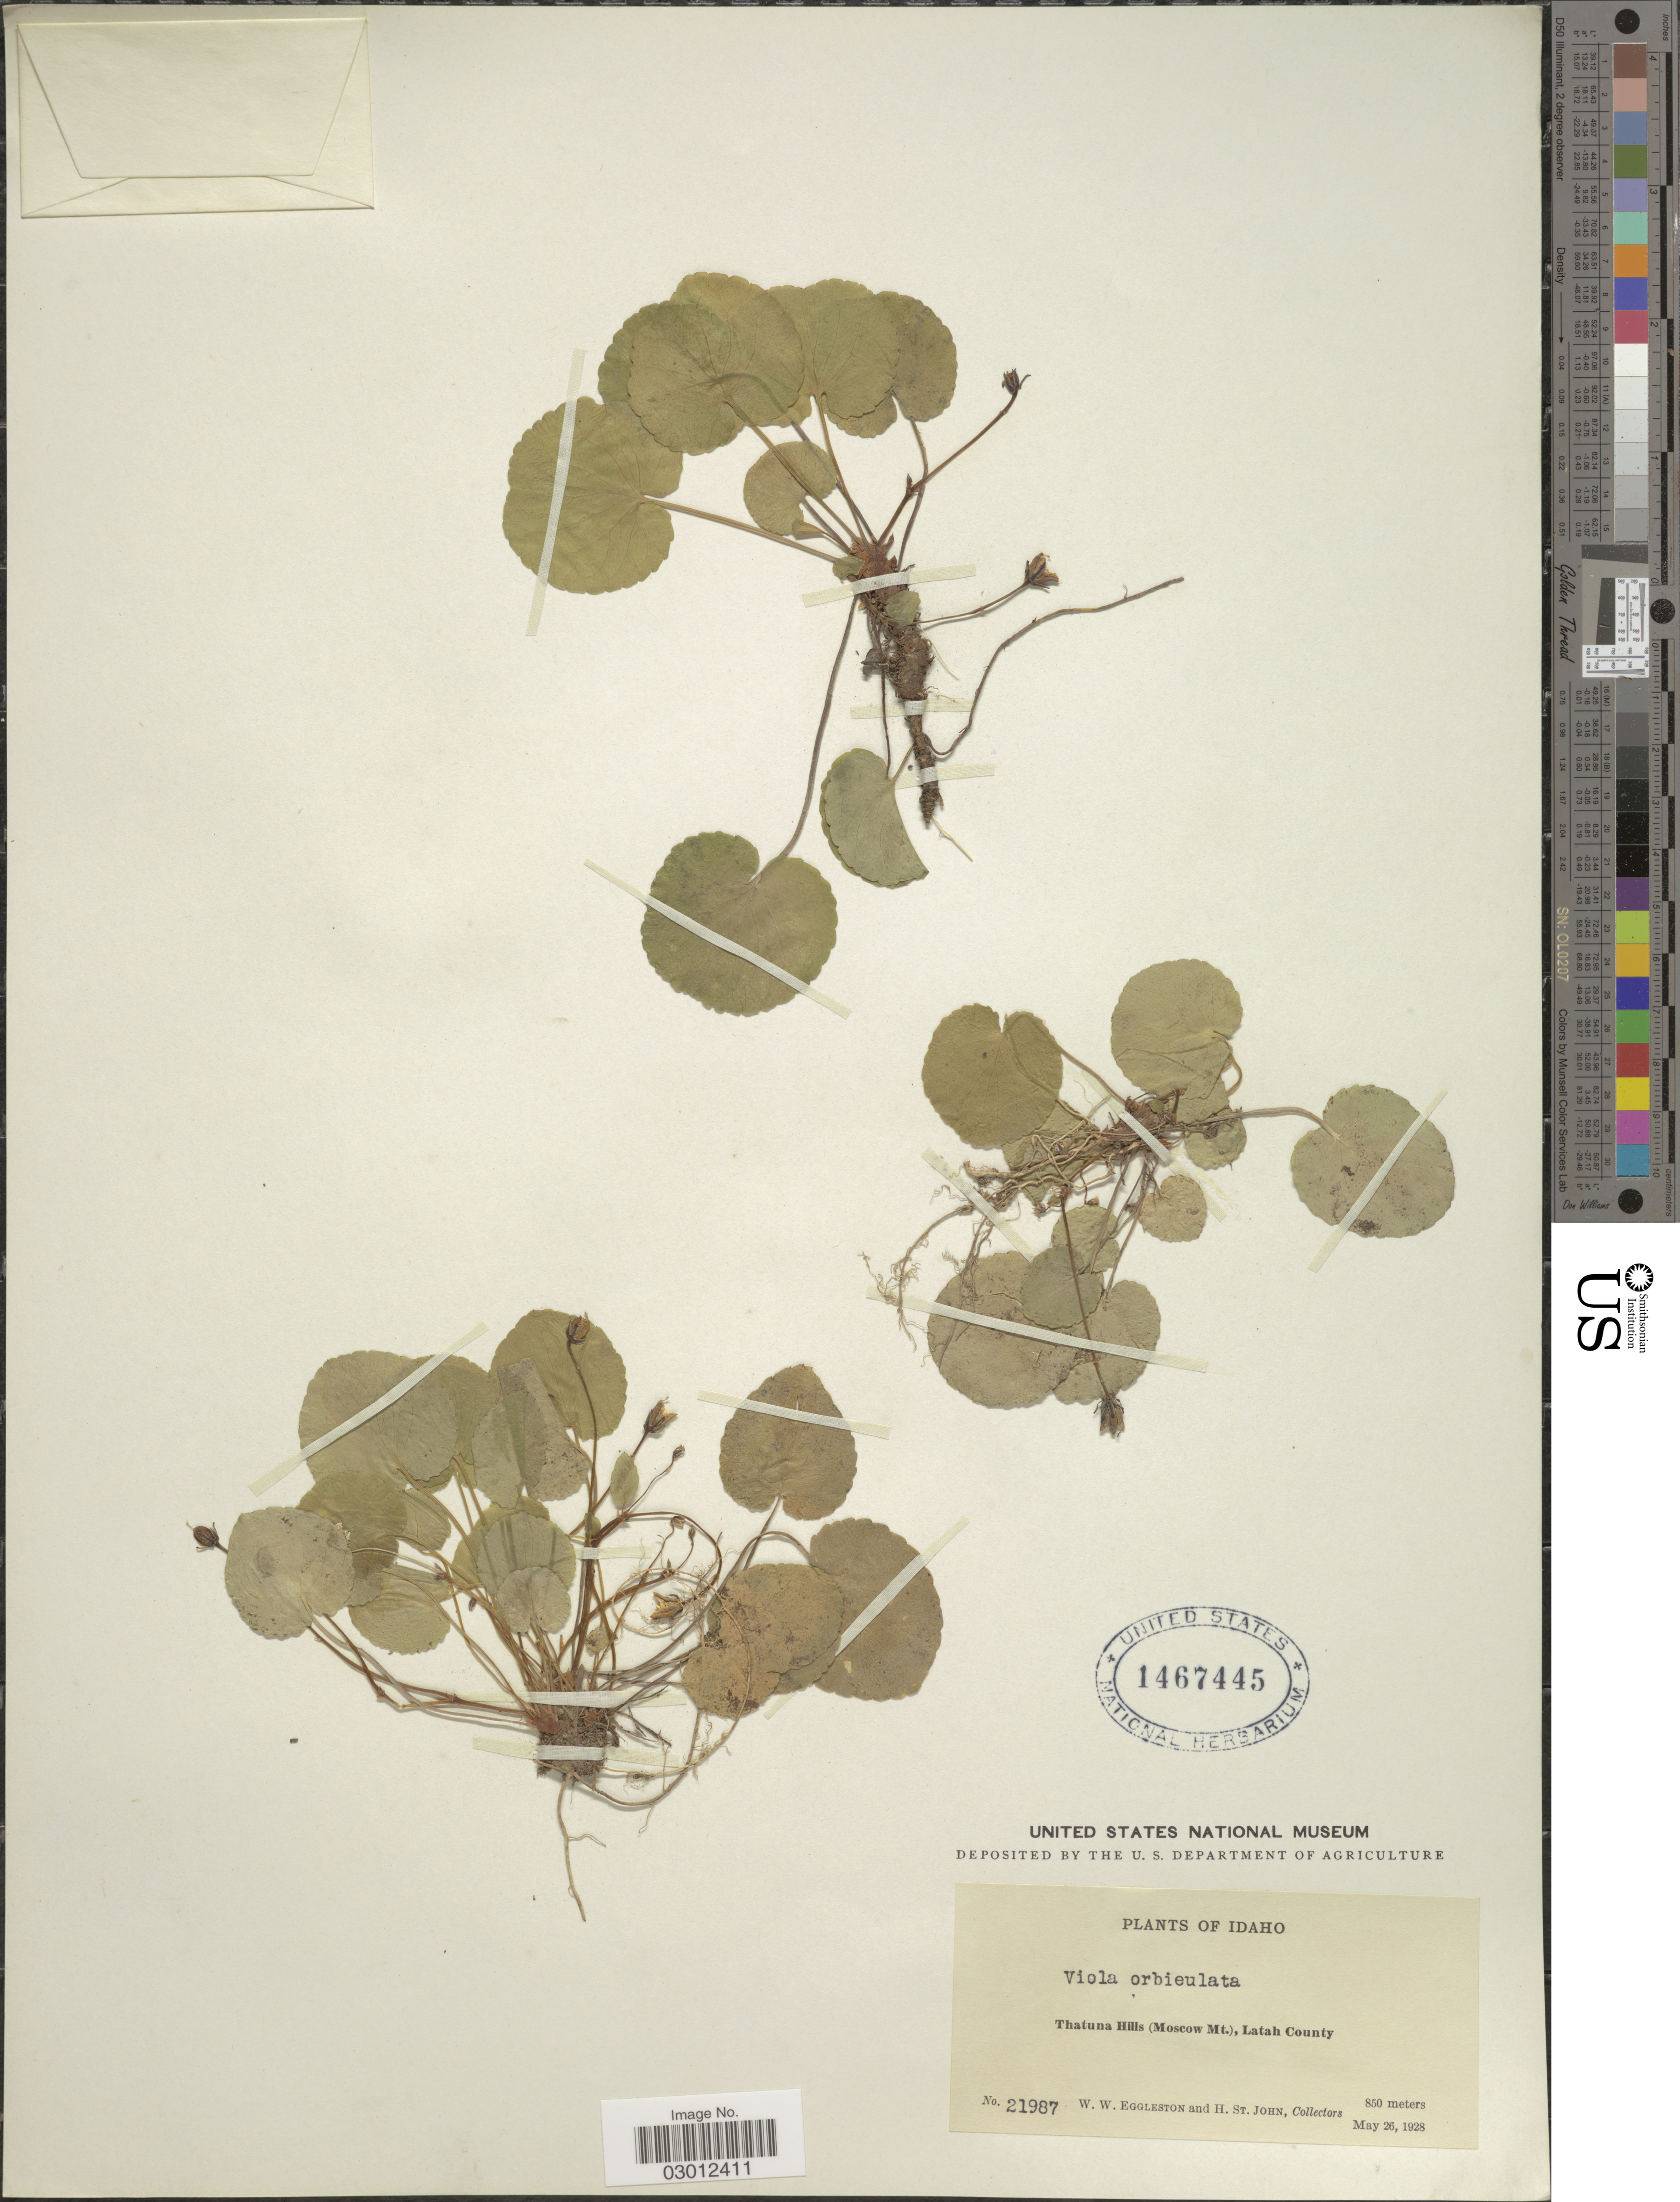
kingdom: Plantae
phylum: Tracheophyta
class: Magnoliopsida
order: Malpighiales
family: Violaceae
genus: Viola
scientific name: Viola orbiculata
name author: Geyer ex Hook.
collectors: W. W. Eggleston & H. St. John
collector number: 21987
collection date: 1928-05-26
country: United States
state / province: Idaho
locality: Thatuna Hills (Moscow Mt.), Latah County,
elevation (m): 850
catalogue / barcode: US 1467445